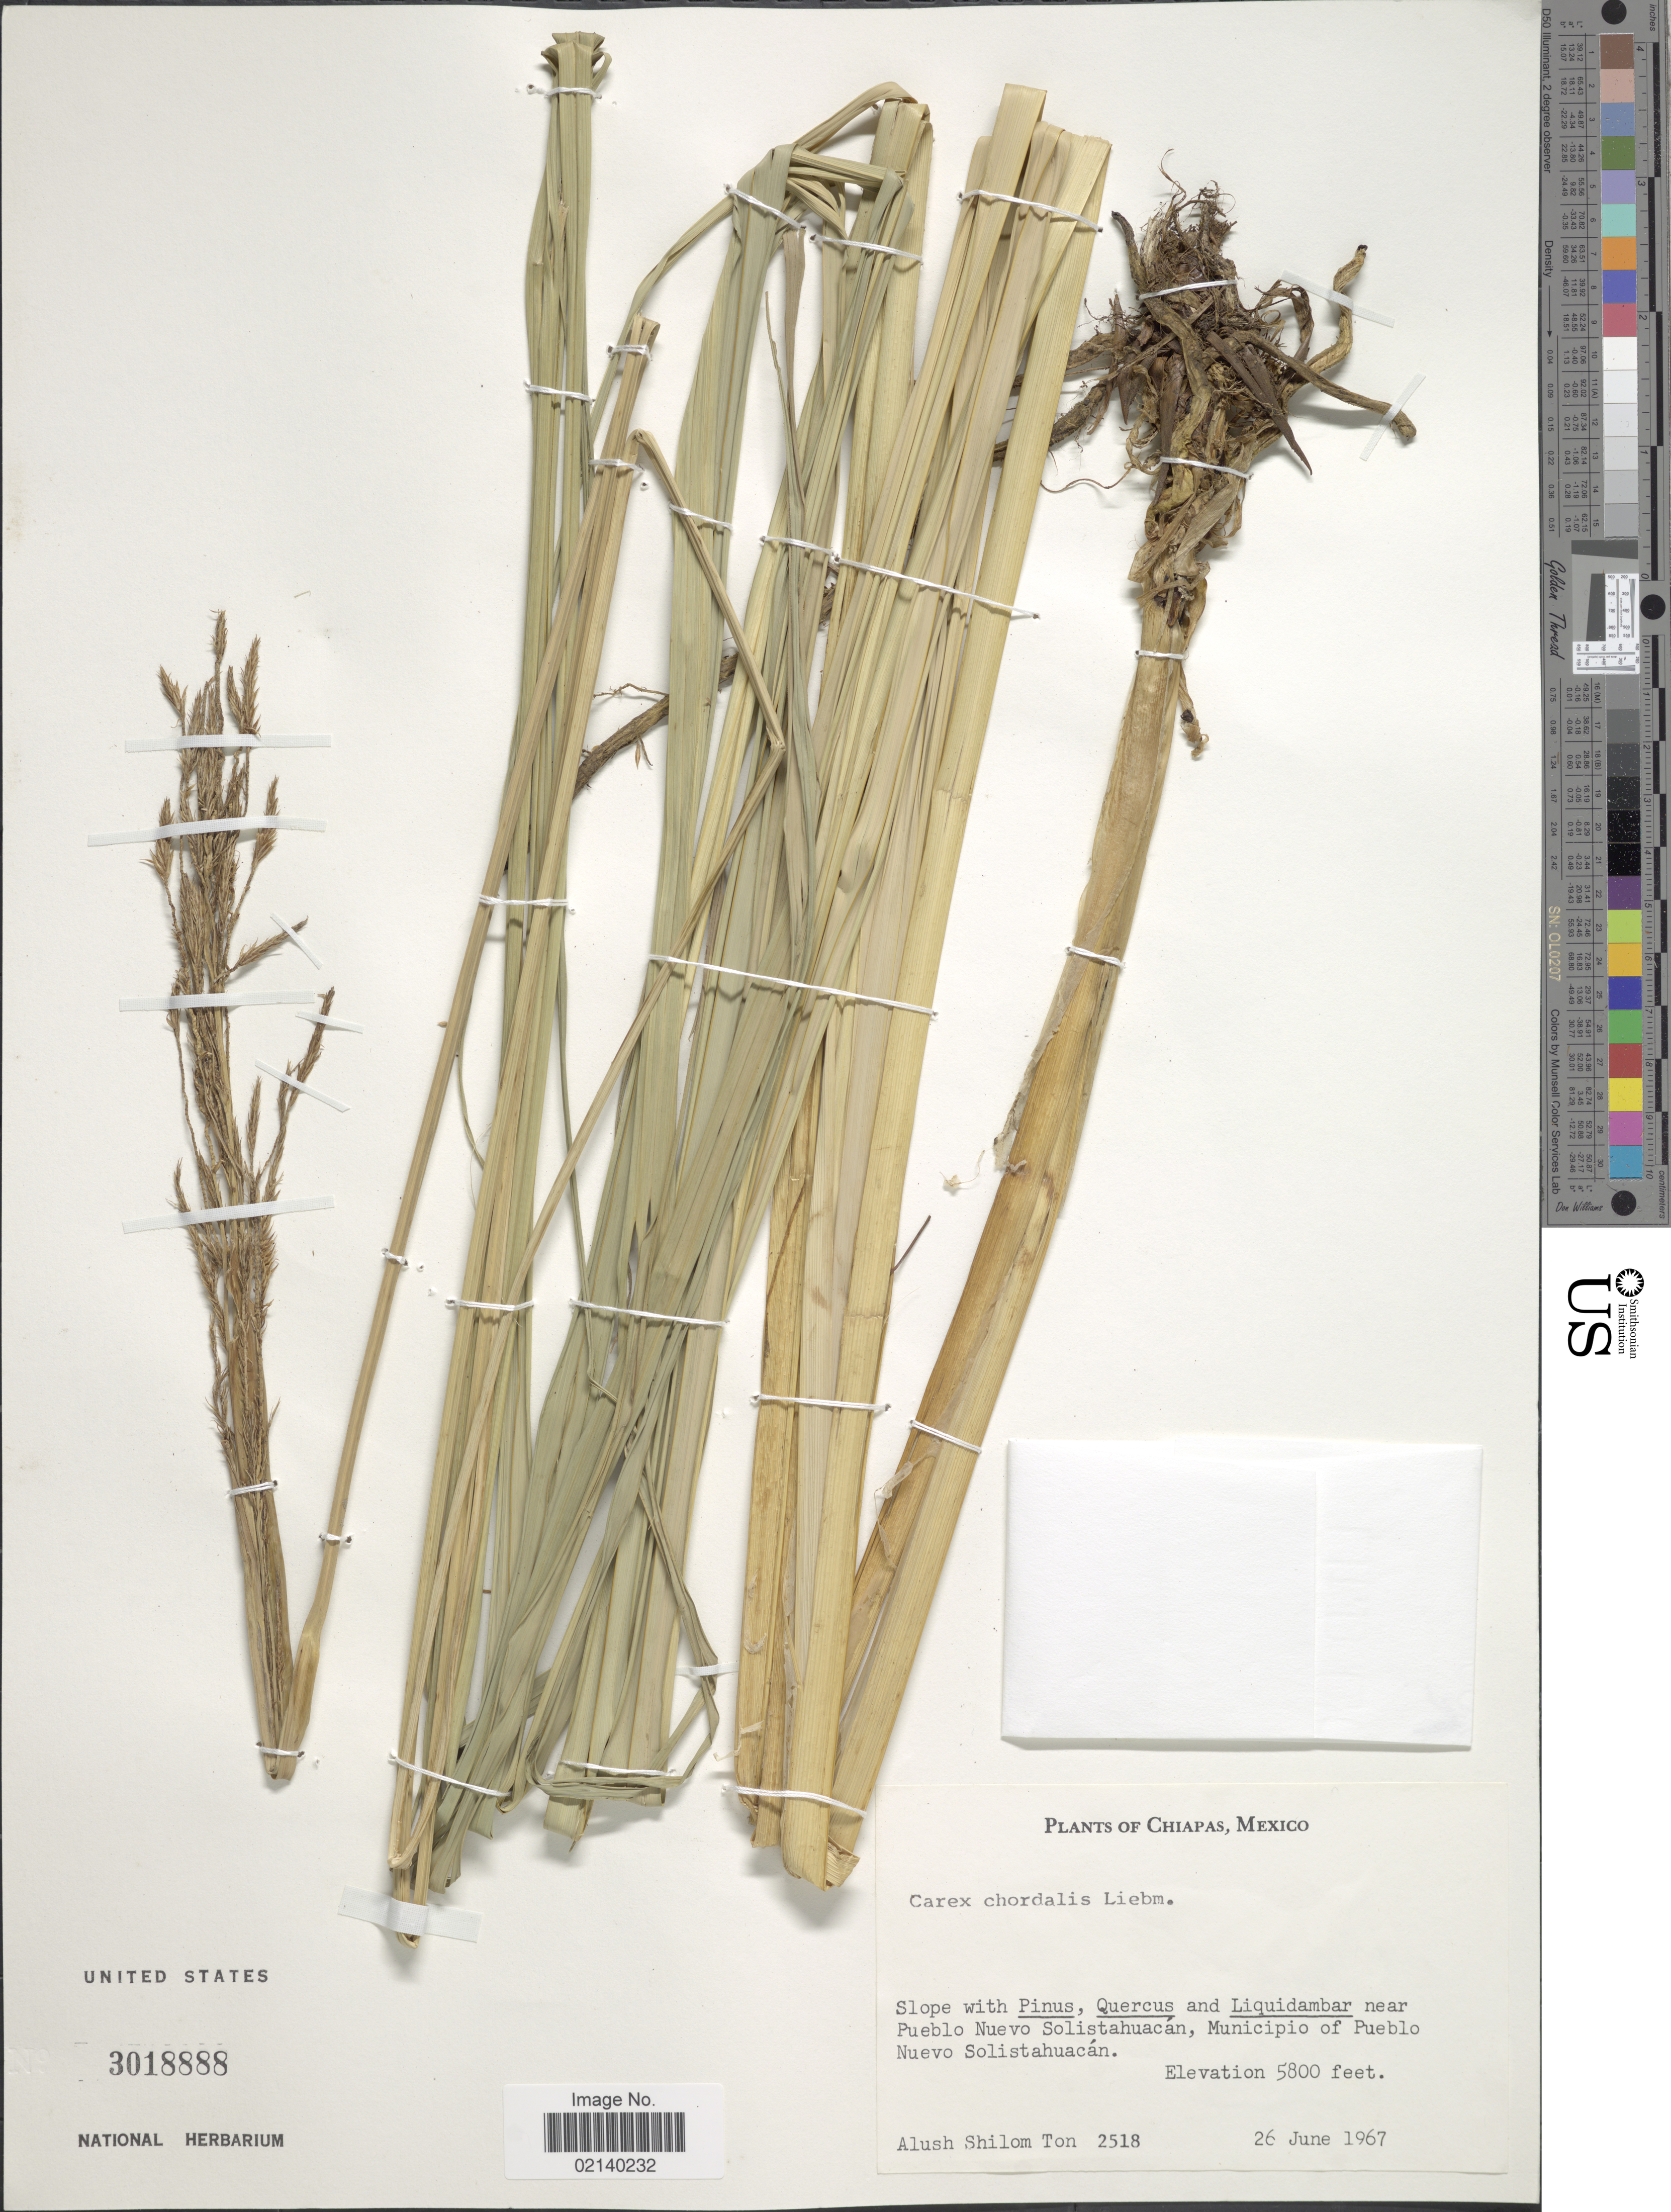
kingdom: Plantae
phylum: Tracheophyta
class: Liliopsida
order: Poales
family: Cyperaceae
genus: Carex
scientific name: Carex chordalis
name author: Liebm.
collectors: A. S. Ton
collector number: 2518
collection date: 1967-06-26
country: Mexico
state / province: Chiapas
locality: Near Pueblo Nuevo Solistahuacan, Municipio of Pueblo Nuevo Solistahuacan.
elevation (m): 1768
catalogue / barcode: US 3018888